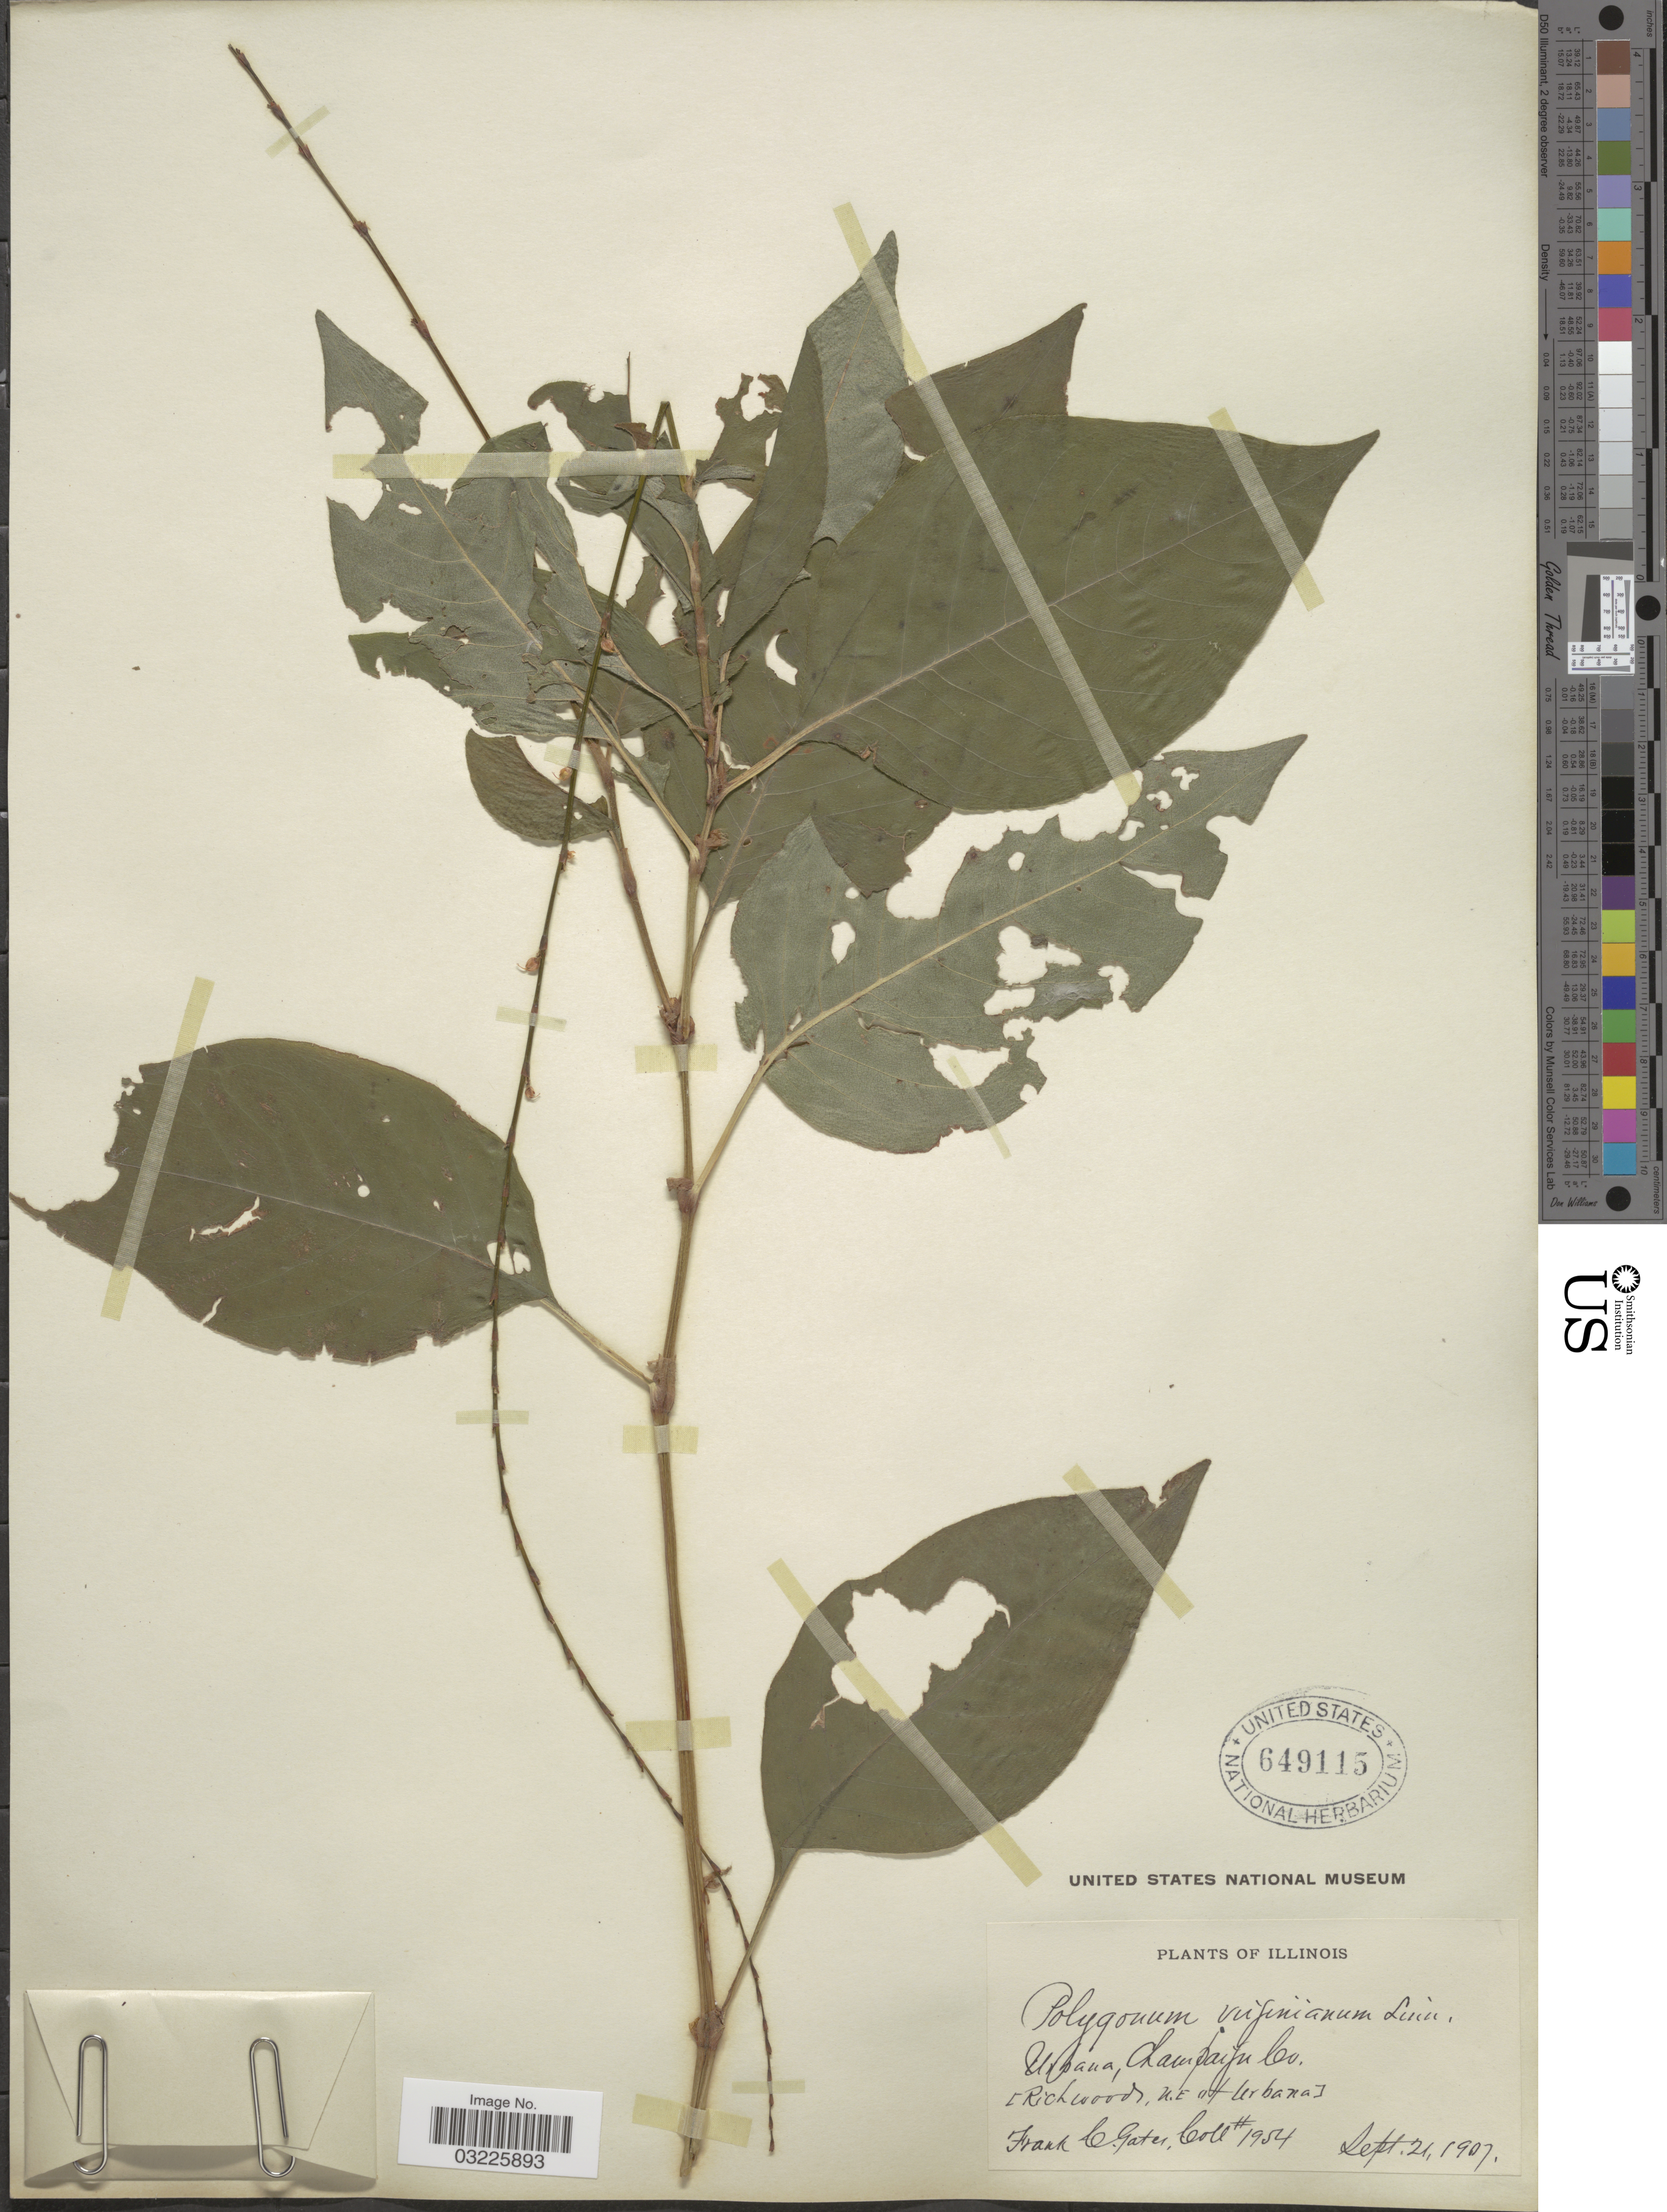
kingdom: Plantae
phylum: Tracheophyta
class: Magnoliopsida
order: Caryophyllales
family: Polygonaceae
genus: Persicaria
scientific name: Persicaria virginiana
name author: (L.) Gaertn.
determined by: Atha, D. E.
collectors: F. C. Gates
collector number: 1954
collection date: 1907-09-21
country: United States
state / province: Illinois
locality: Urbana, Champaign Co. [Rich woods, N.E. of Urbana].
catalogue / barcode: US 649115